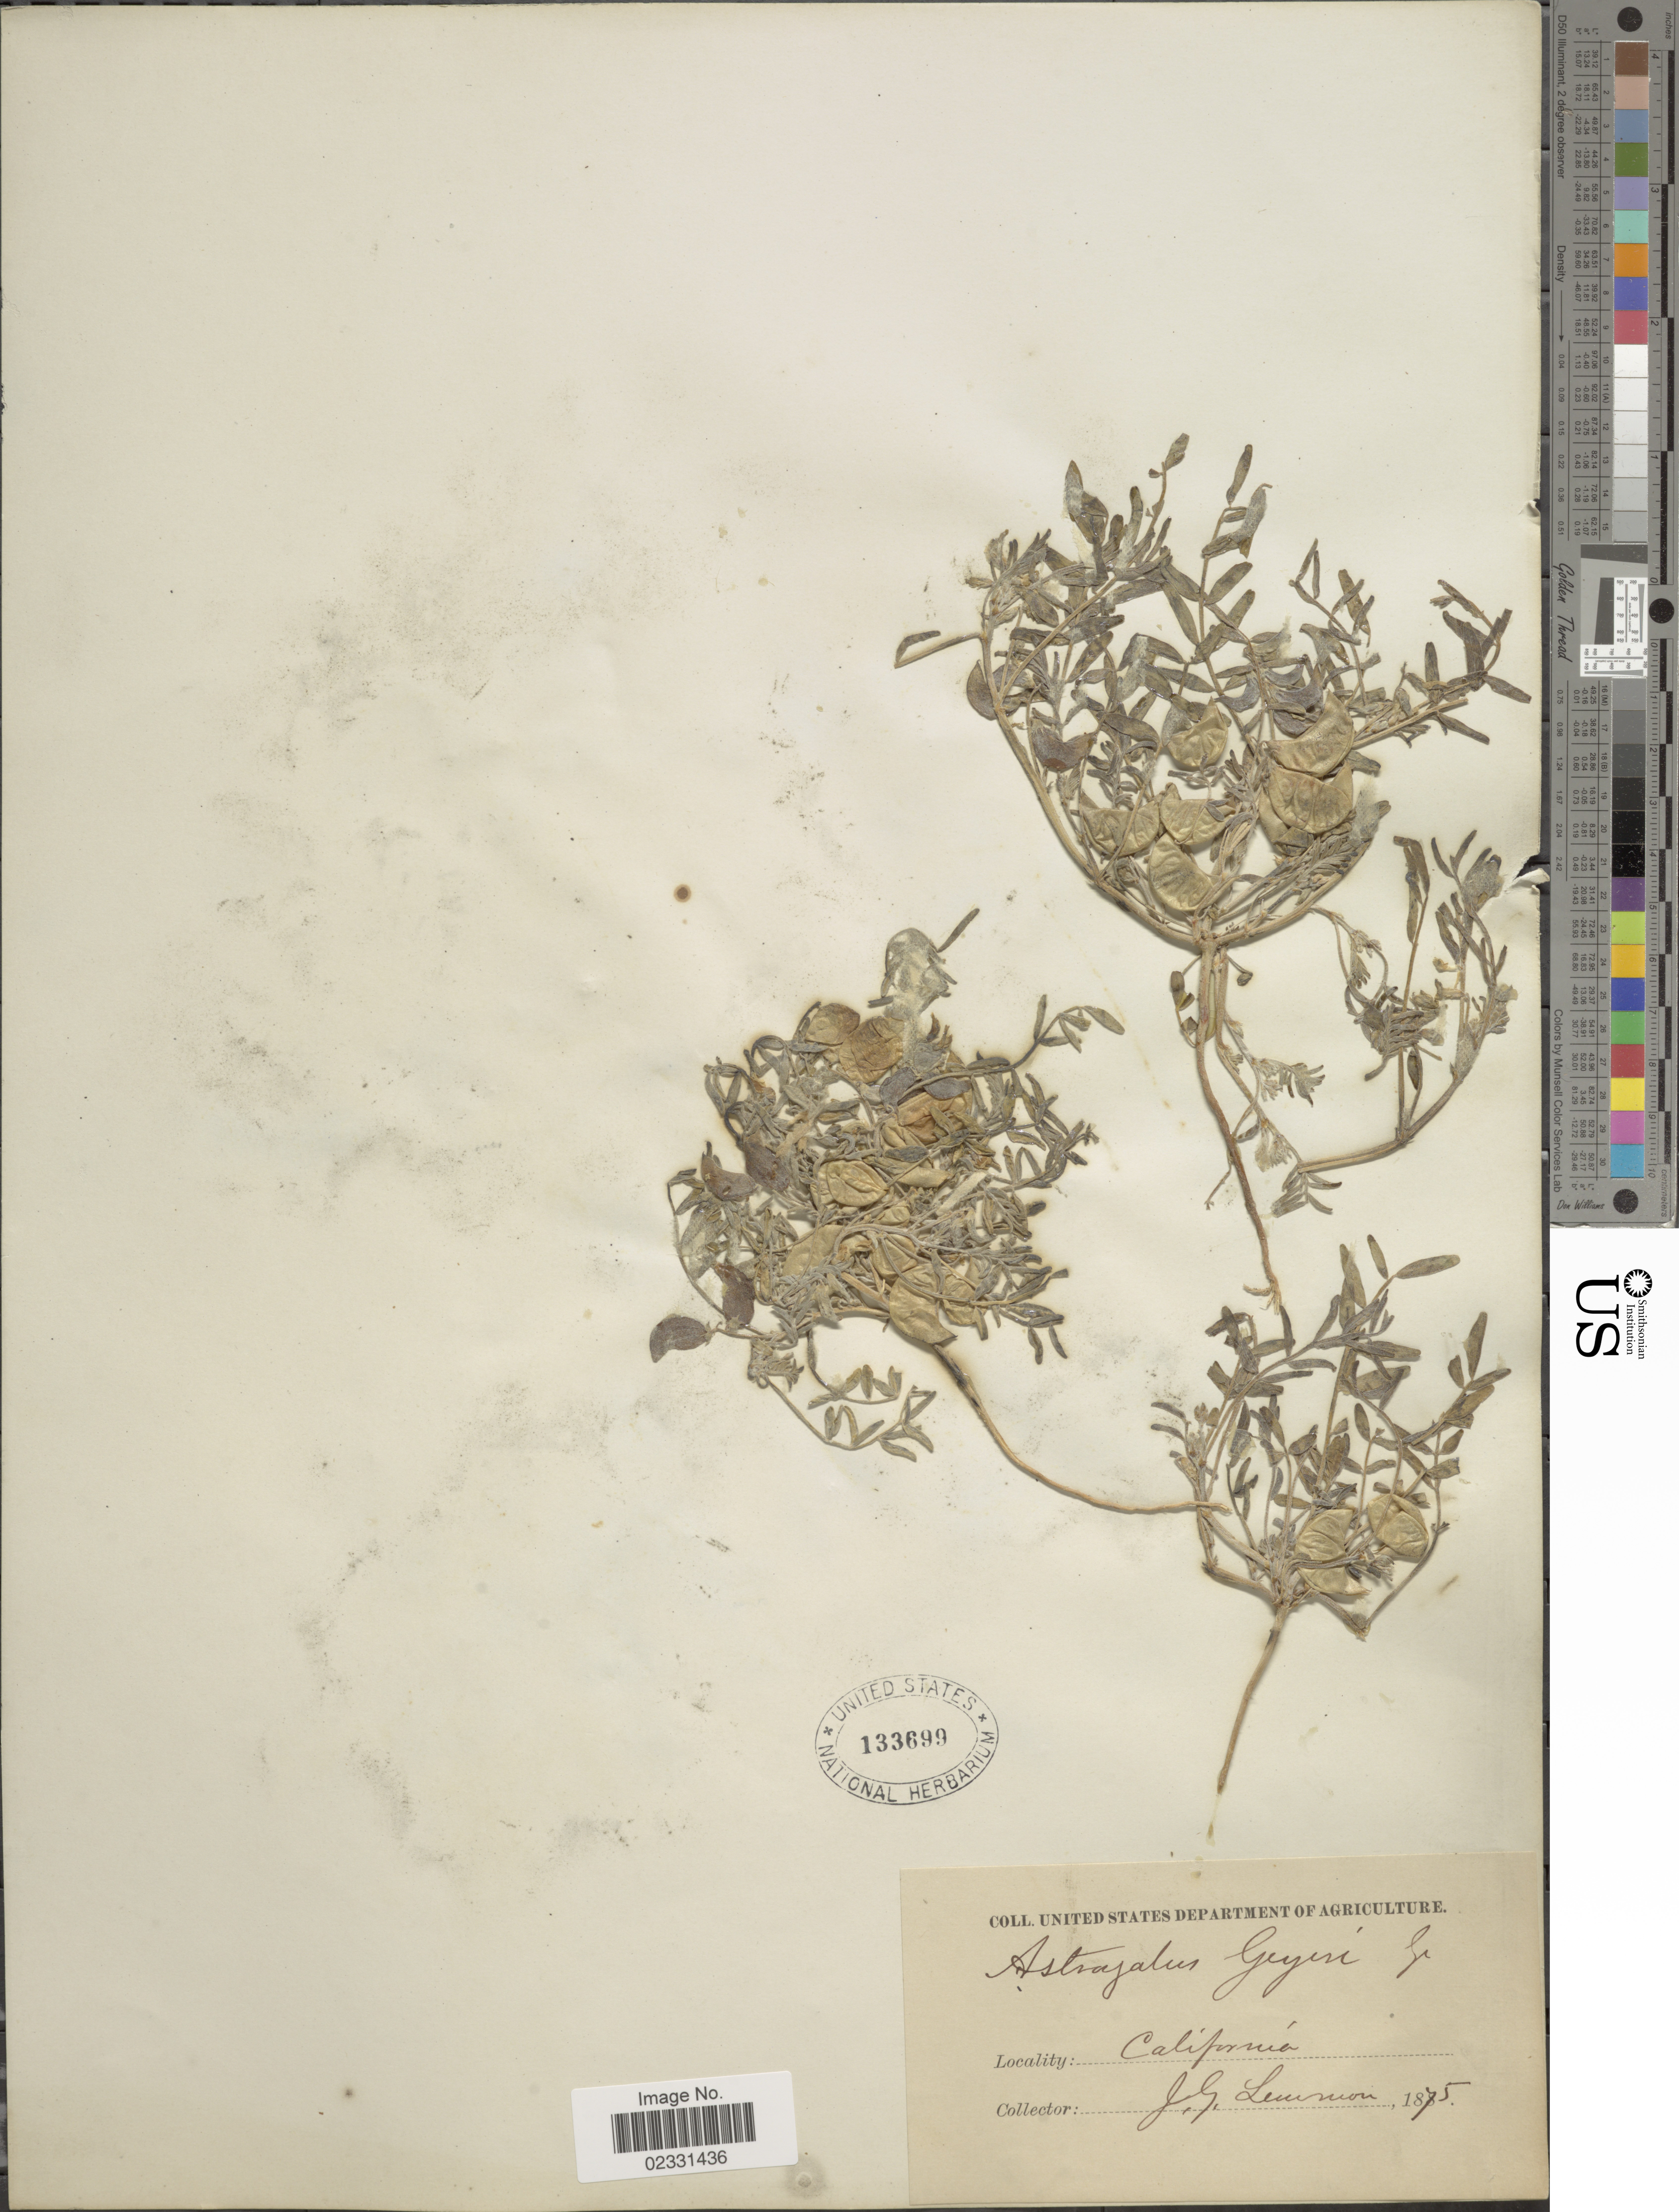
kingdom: Plantae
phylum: Tracheophyta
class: Magnoliopsida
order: Fabales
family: Fabaceae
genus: Astragalus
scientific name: Astragalus geyeri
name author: A. Gray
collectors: J. Lemmon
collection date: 1875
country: United States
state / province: California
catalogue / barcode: US 133699